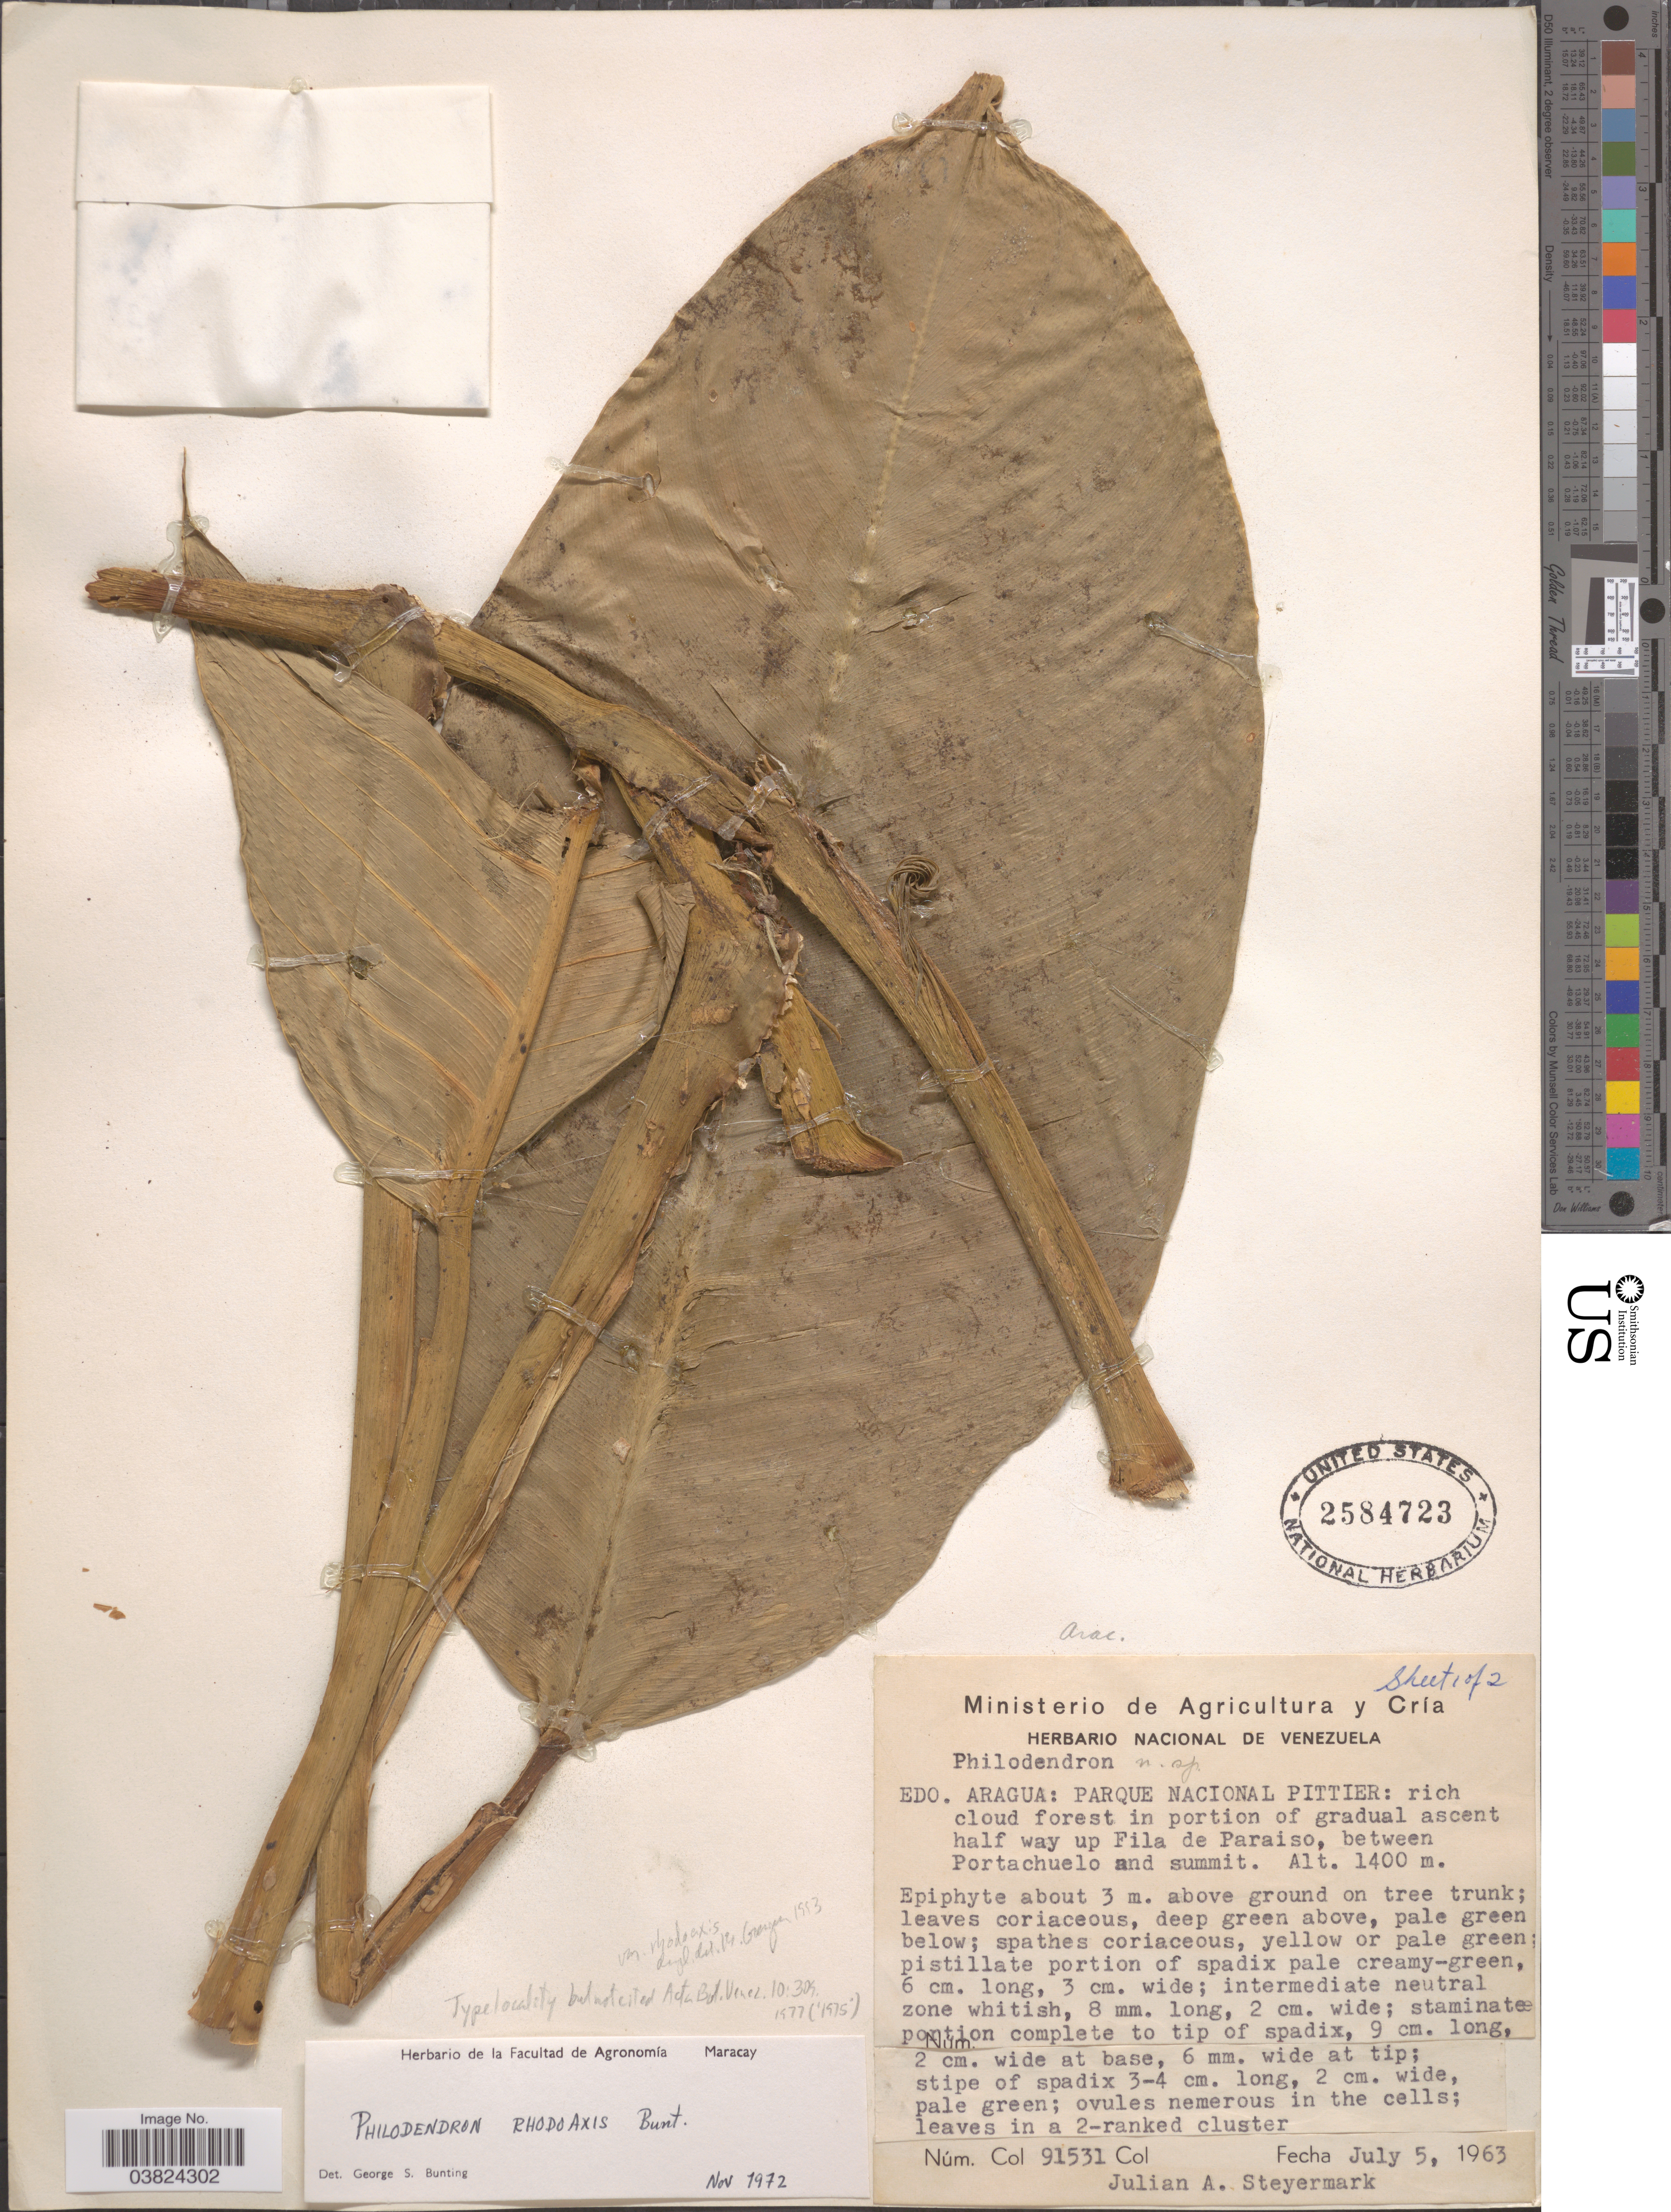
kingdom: Plantae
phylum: Tracheophyta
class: Liliopsida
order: Alismatales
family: Araceae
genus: Philodendron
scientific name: Philodendron rhodoaxis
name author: G.S. Bunting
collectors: J. Steyermark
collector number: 91531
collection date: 1963-07-05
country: Venezuela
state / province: Aragua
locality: Edo. Aragua: Parque Nacional Pittier: rich cloud forest in portion of gradual ascent half way up Fila de Paraiso, between Portachuelo and summit.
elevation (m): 1400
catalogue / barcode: US 2584723